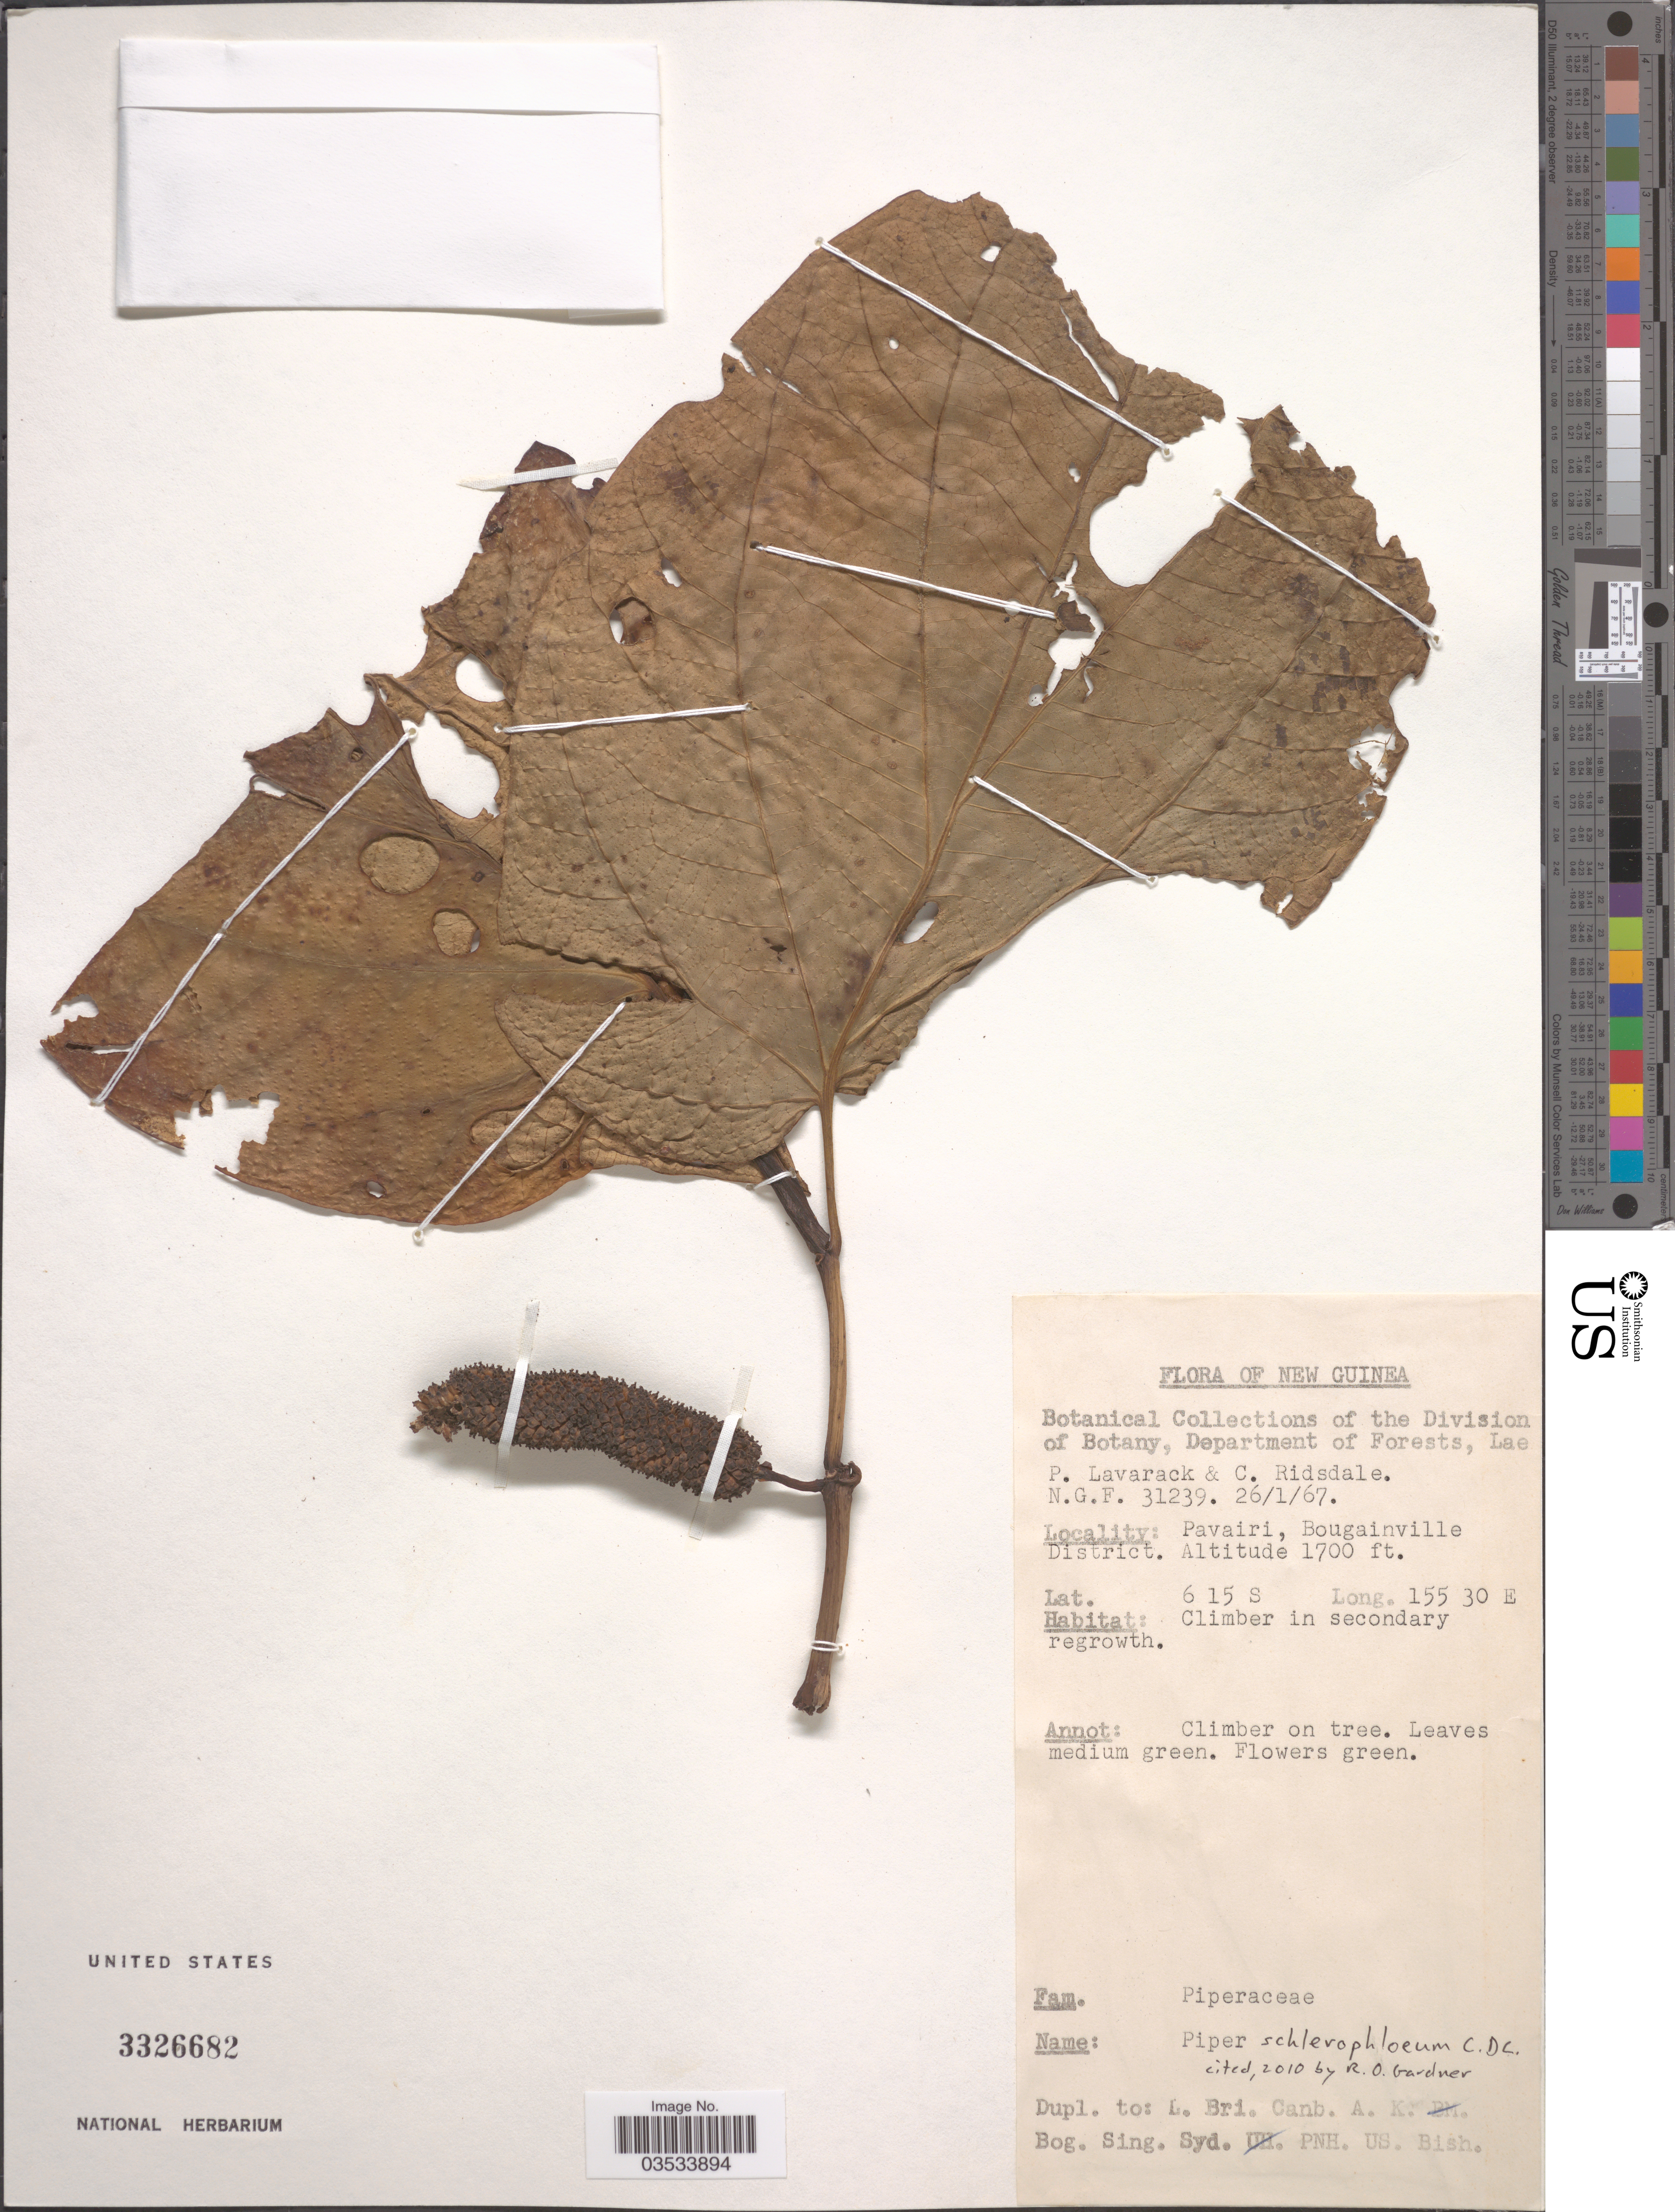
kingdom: Plantae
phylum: Tracheophyta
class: Magnoliopsida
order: Piperales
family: Piperaceae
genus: Piper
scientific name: Piper sclerophloeum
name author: C. DC.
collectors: P. Lavarack & C. E. Ridsdale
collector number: NGF 31239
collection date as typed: Transcribed d/m/y: 26/1/67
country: Papua New Guinea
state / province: Bougainville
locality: New Guinea. Pavairi, Bougainville District.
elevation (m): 518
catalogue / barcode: US 3326682